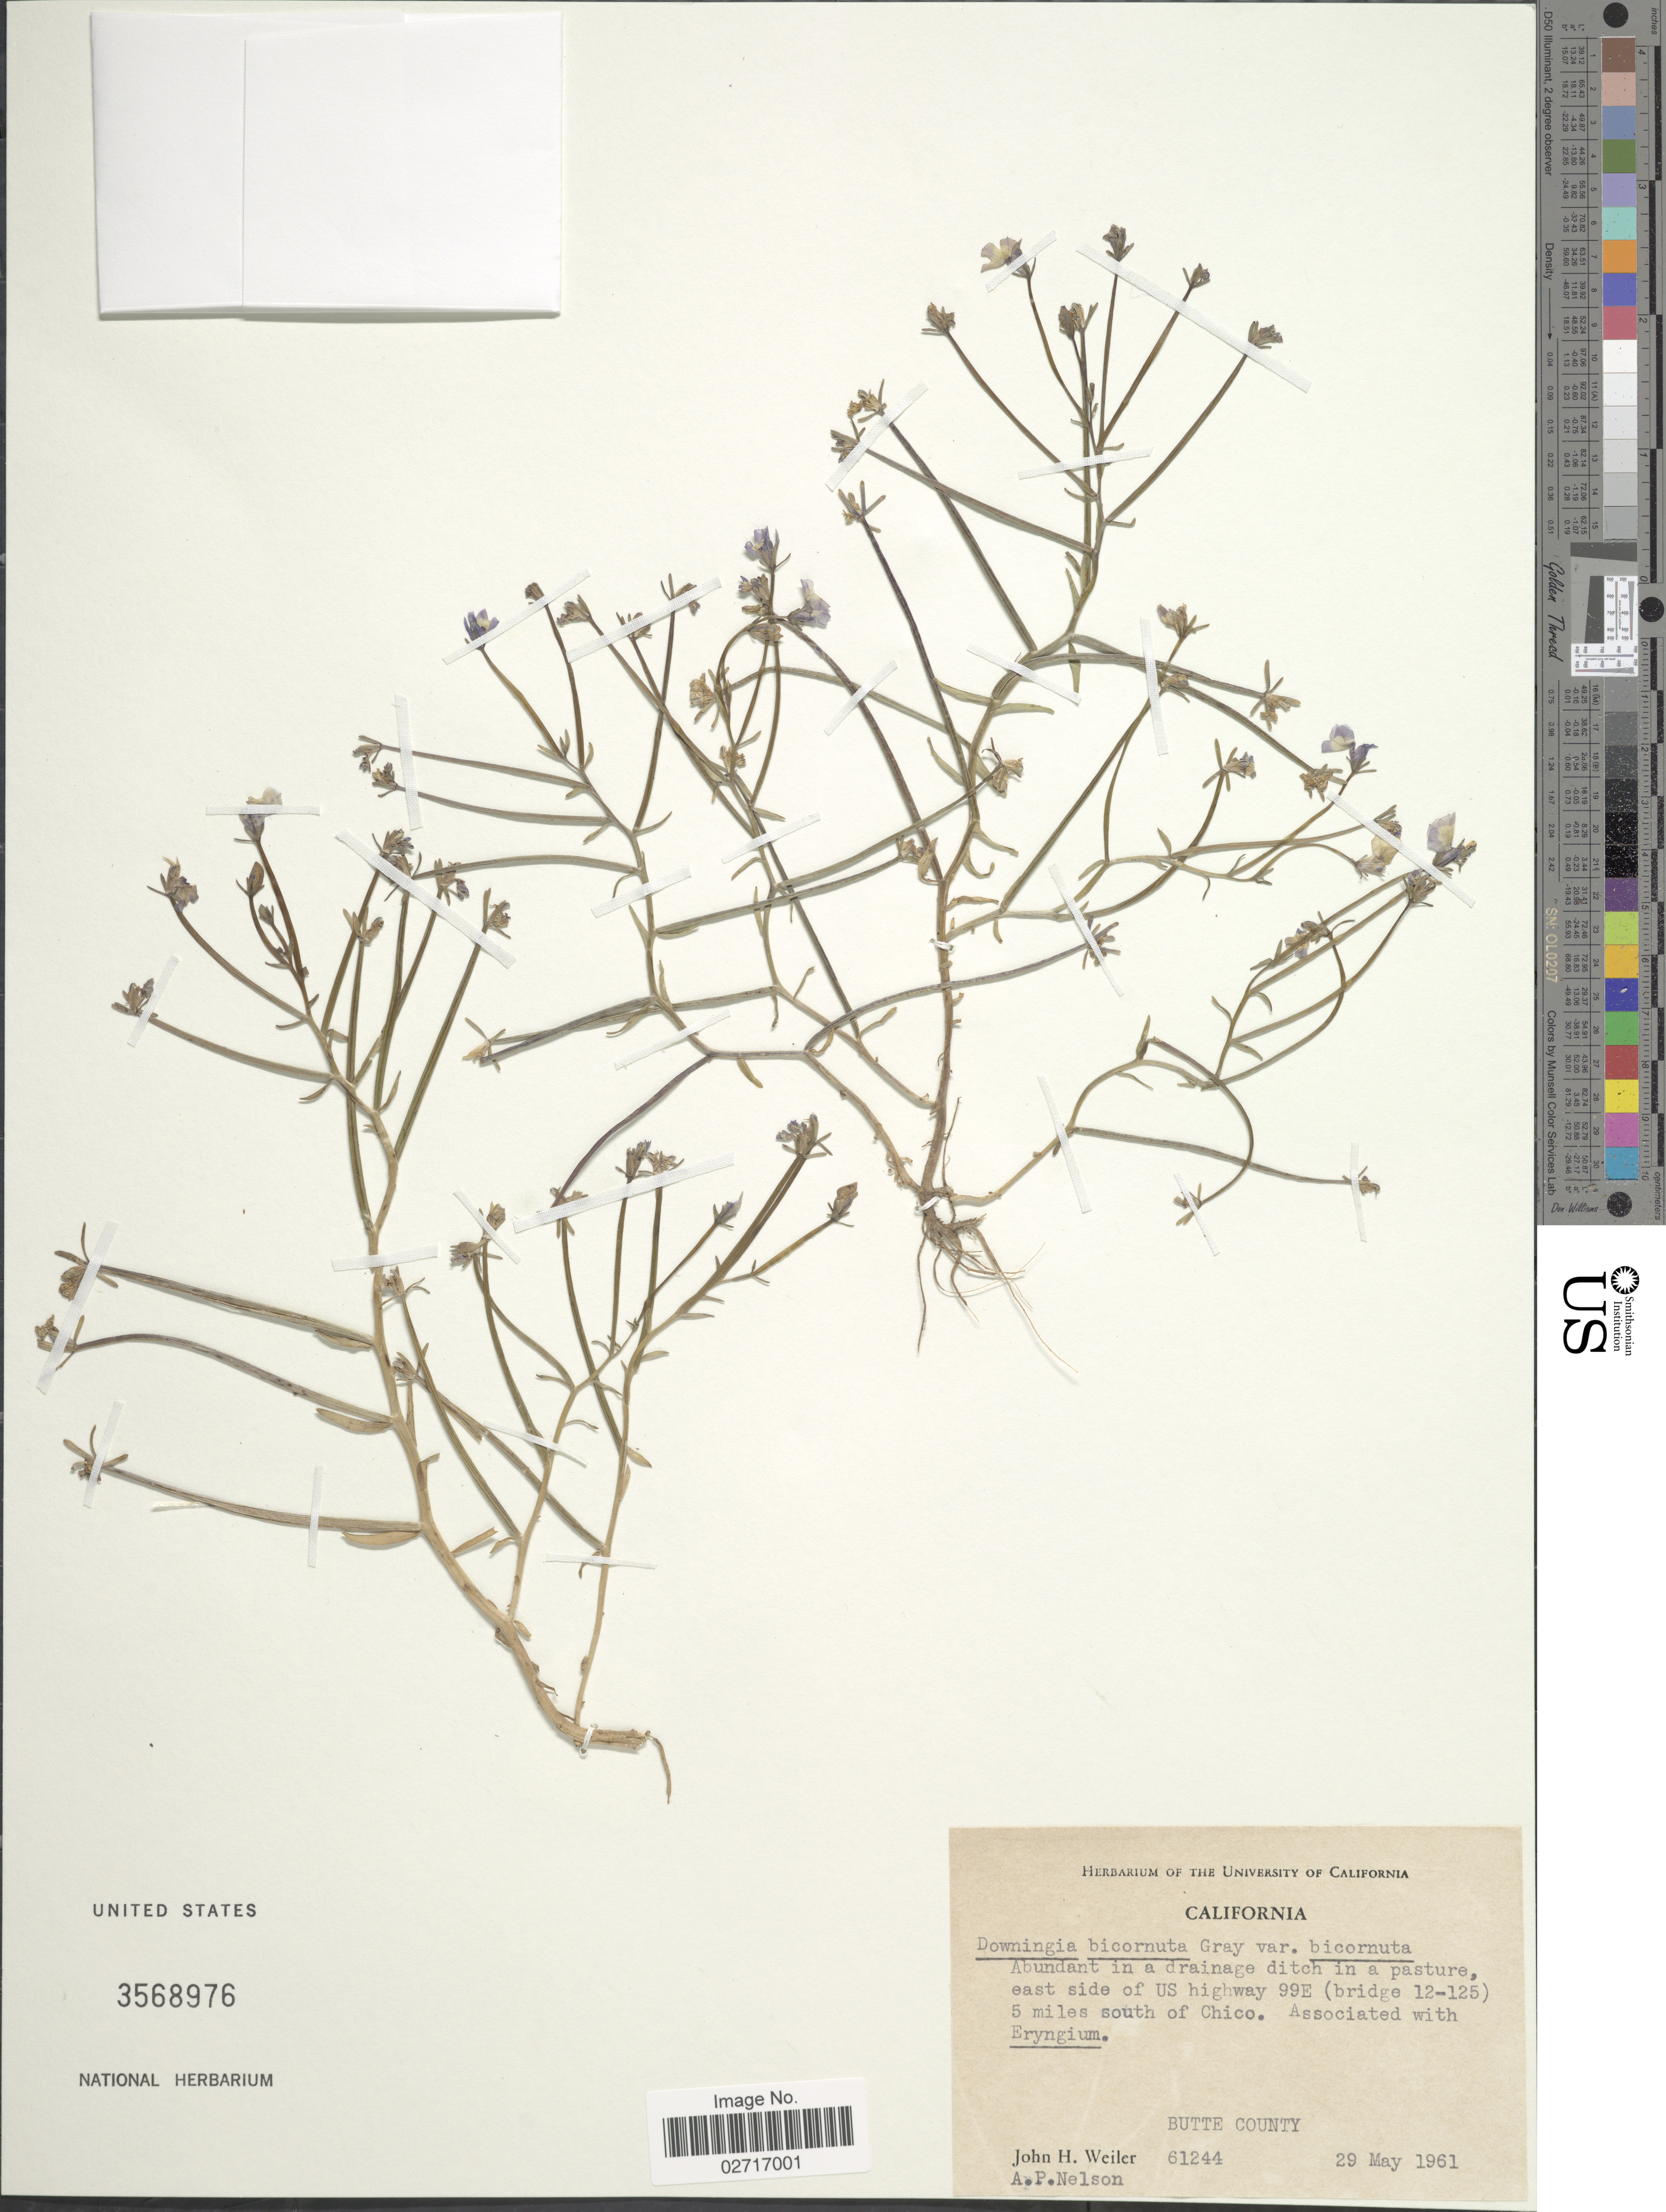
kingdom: Plantae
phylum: Tracheophyta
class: Magnoliopsida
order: Asterales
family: Campanulaceae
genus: Downingia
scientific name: Downingia bicornuta var. bicornuta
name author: A. Gray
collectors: J. H. Weiler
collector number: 61244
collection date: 1961-05-29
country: United States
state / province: California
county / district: Butte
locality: Abundant in a drainage ditch in a pasture, east side of US highway 99E (bridge 12-125) 5 miles south of Chico.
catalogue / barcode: US 3568976